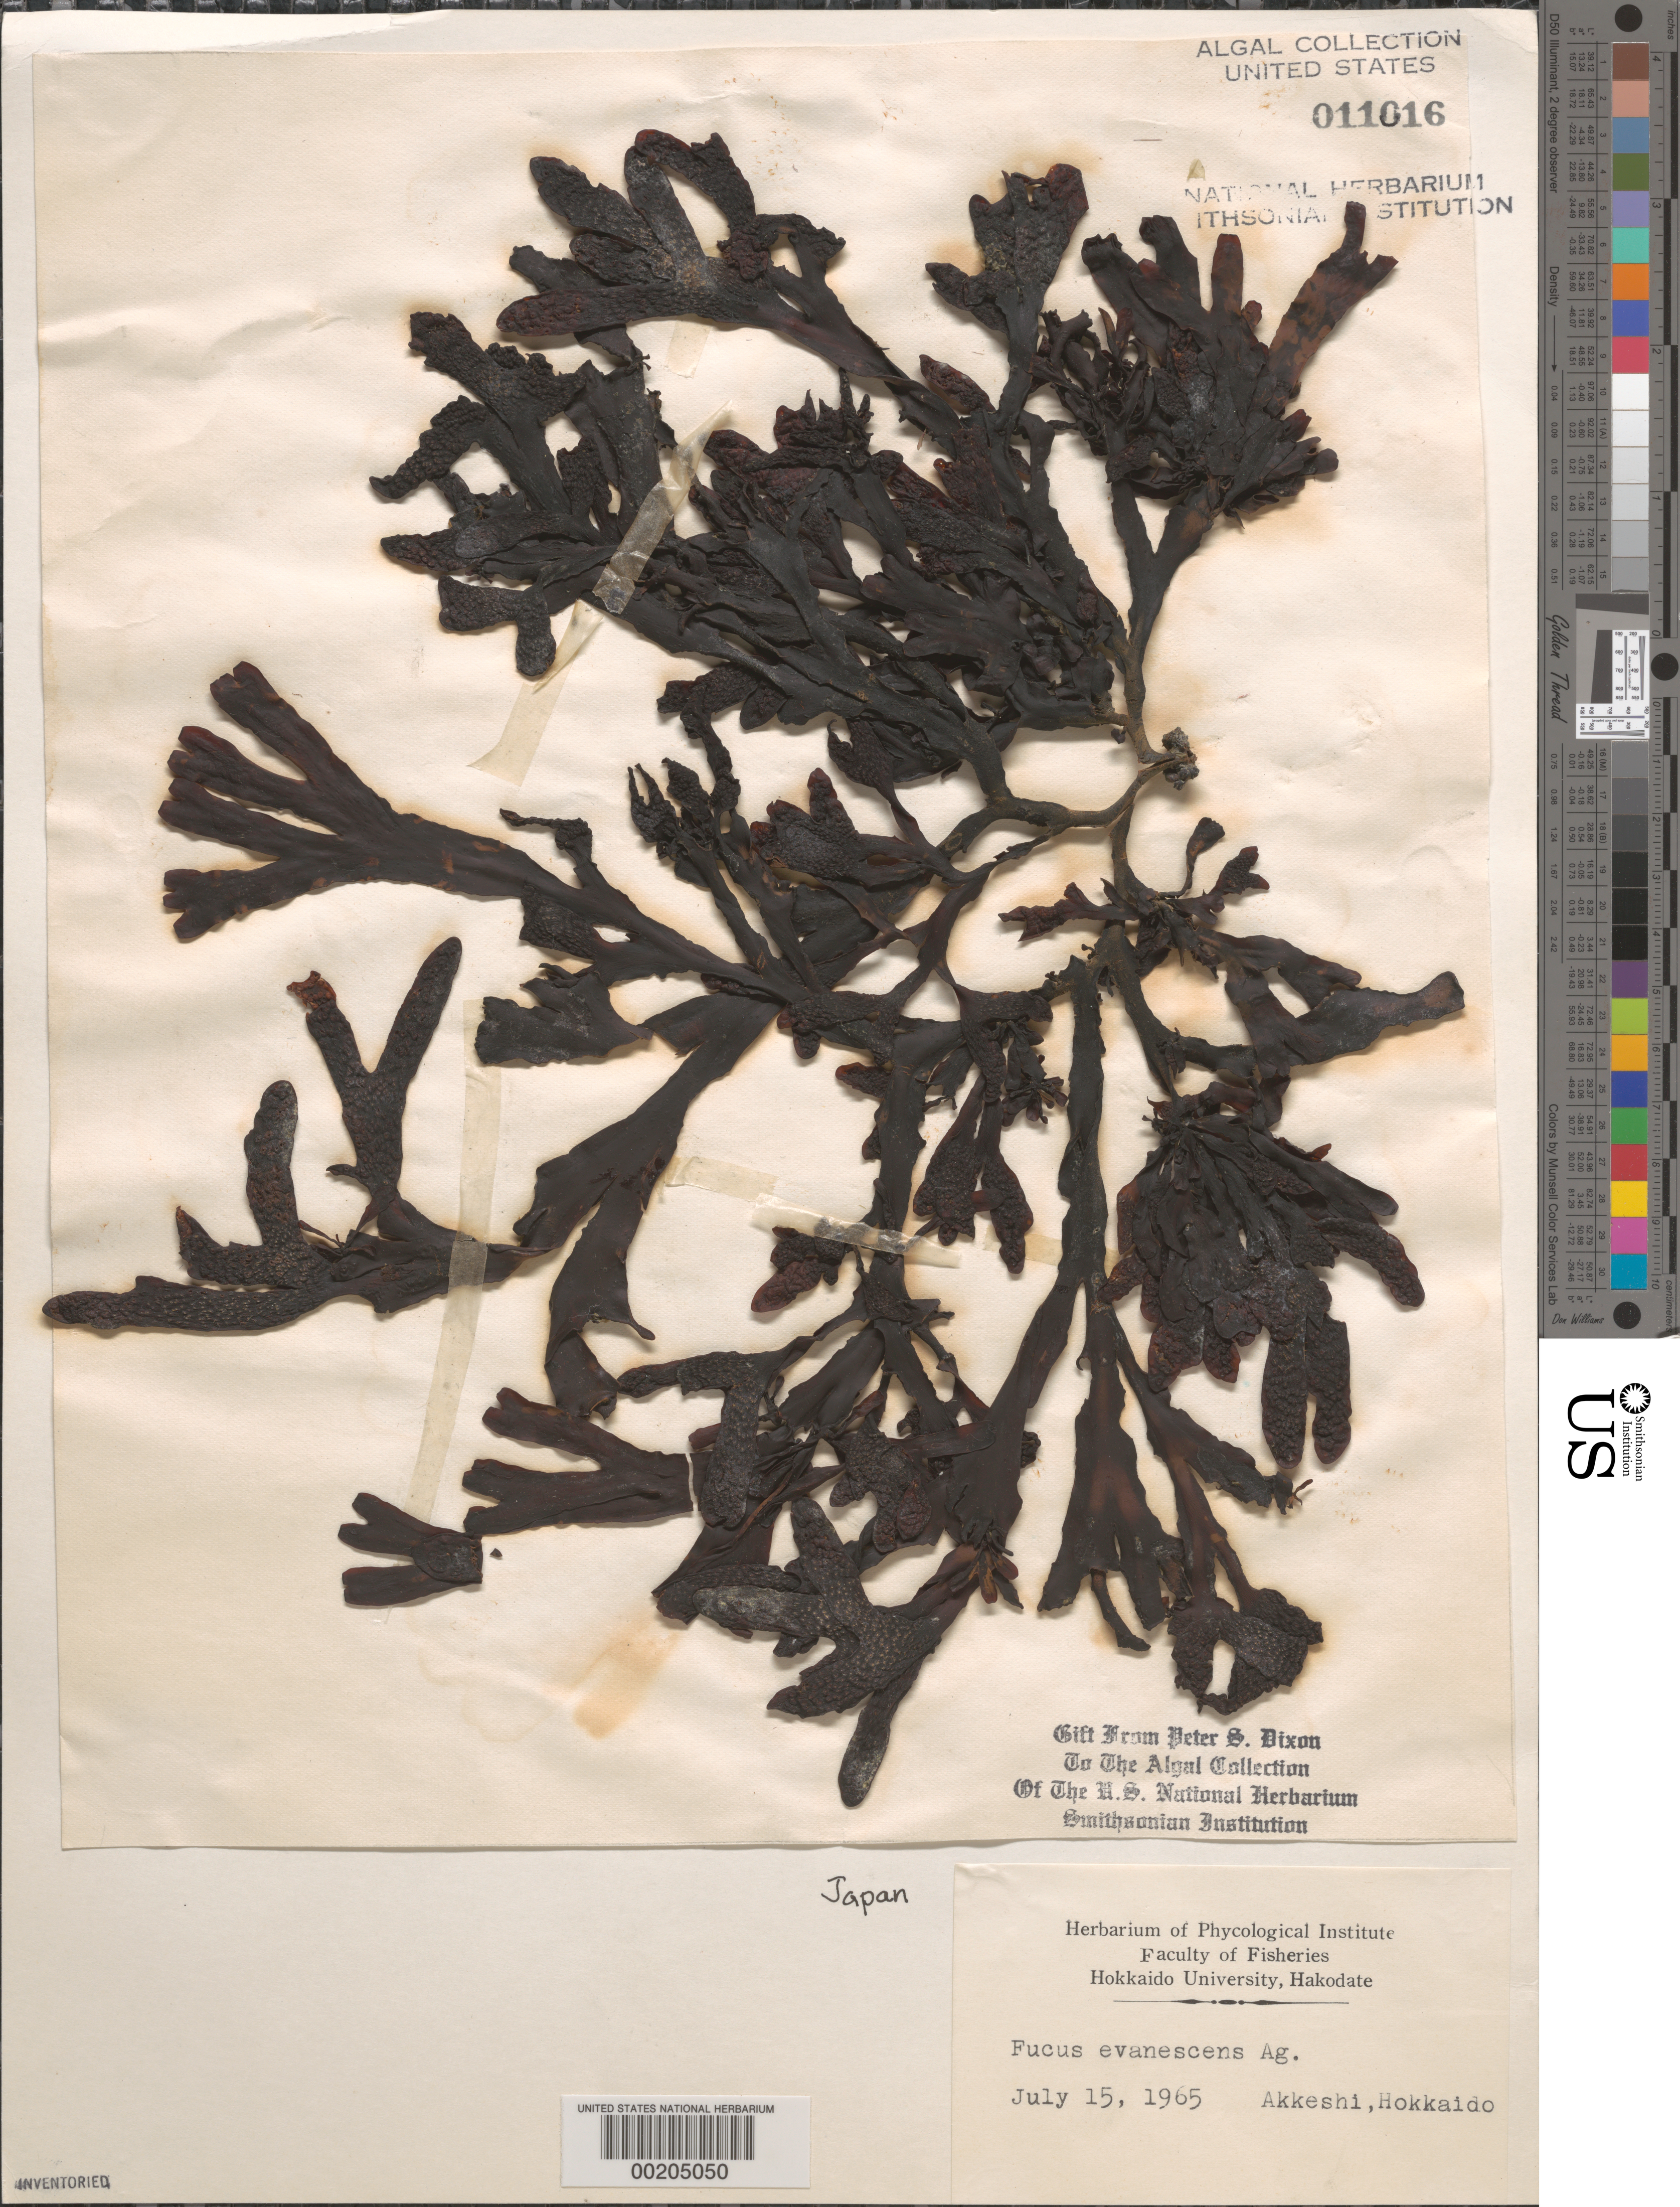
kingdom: Chromista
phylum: Ochrophyta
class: Phaeophyceae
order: Fucales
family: Fucaceae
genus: Fucus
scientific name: Fucus distichus subsp. evanescens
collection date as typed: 15 Jul 1965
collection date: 1965-07-15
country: Japan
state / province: Hokkaido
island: Hokkaido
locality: Akkeshi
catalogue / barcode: US 11016